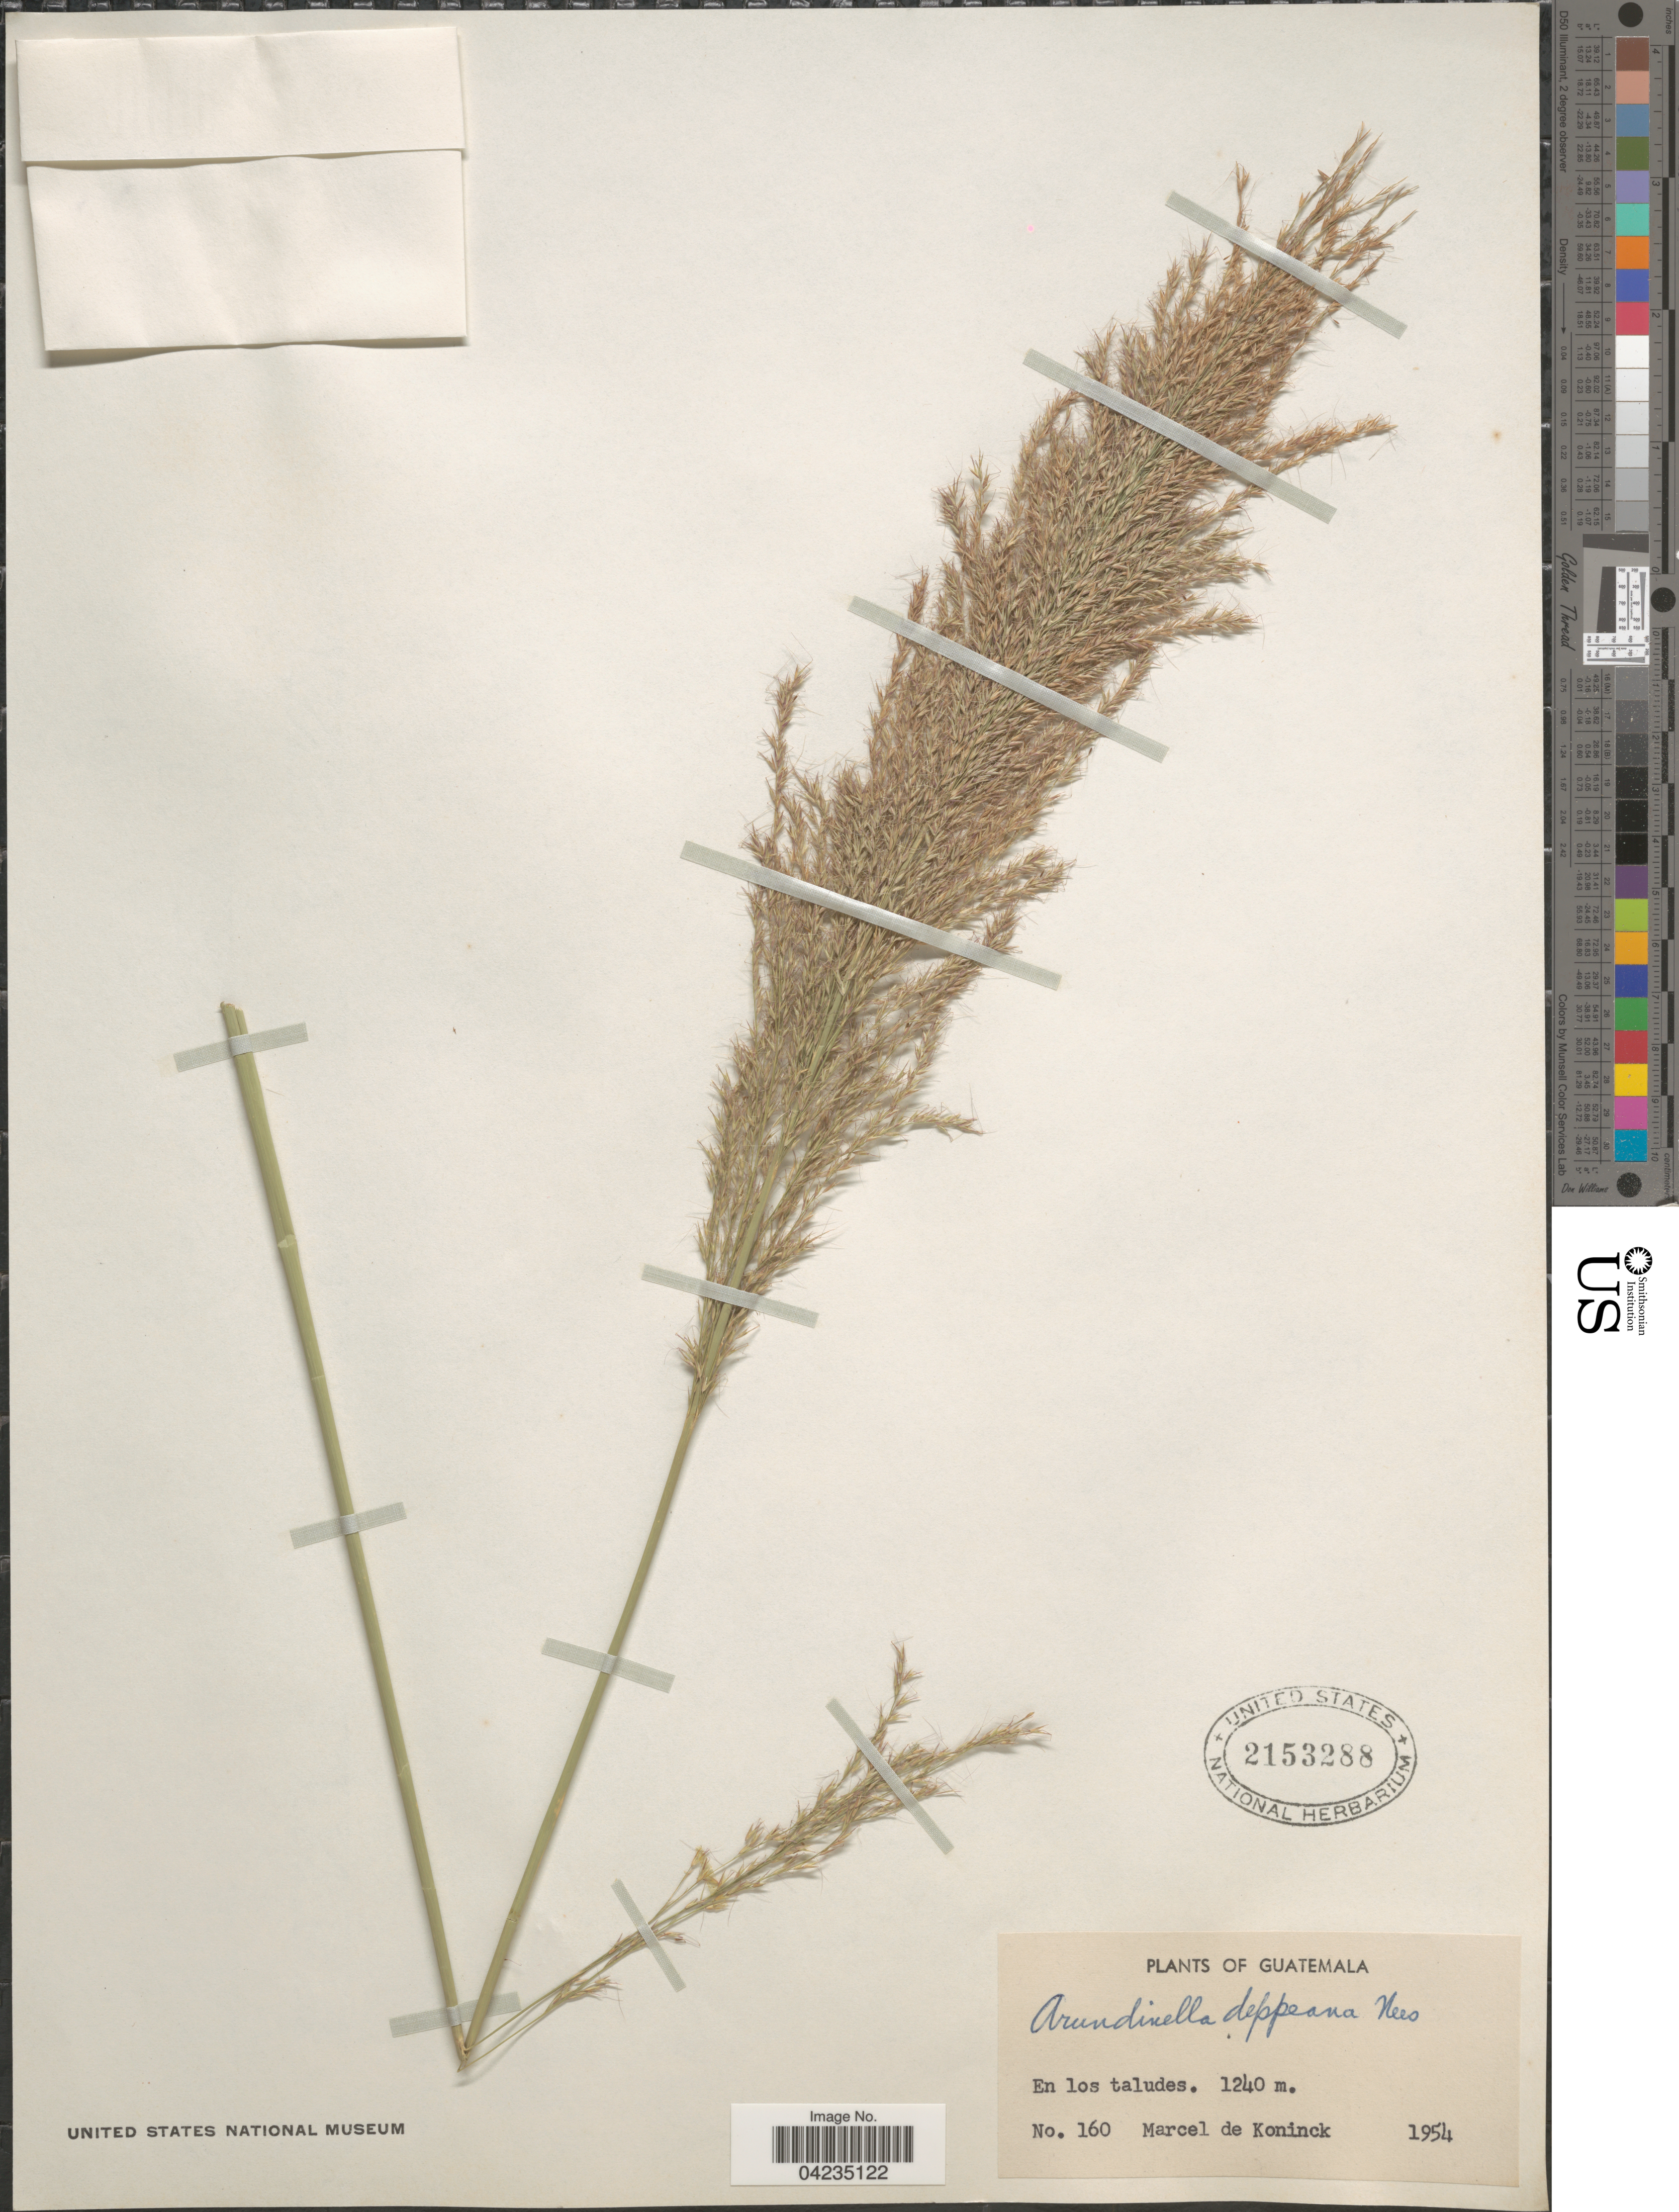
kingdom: Plantae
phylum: Tracheophyta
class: Liliopsida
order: Poales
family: Poaceae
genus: Arundinella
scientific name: Arundinella deppeana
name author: Nees ex Steud.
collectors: M. Koninck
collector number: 160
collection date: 1954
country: Guatemala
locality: En los taludes.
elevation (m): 1240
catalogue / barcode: US 2153288